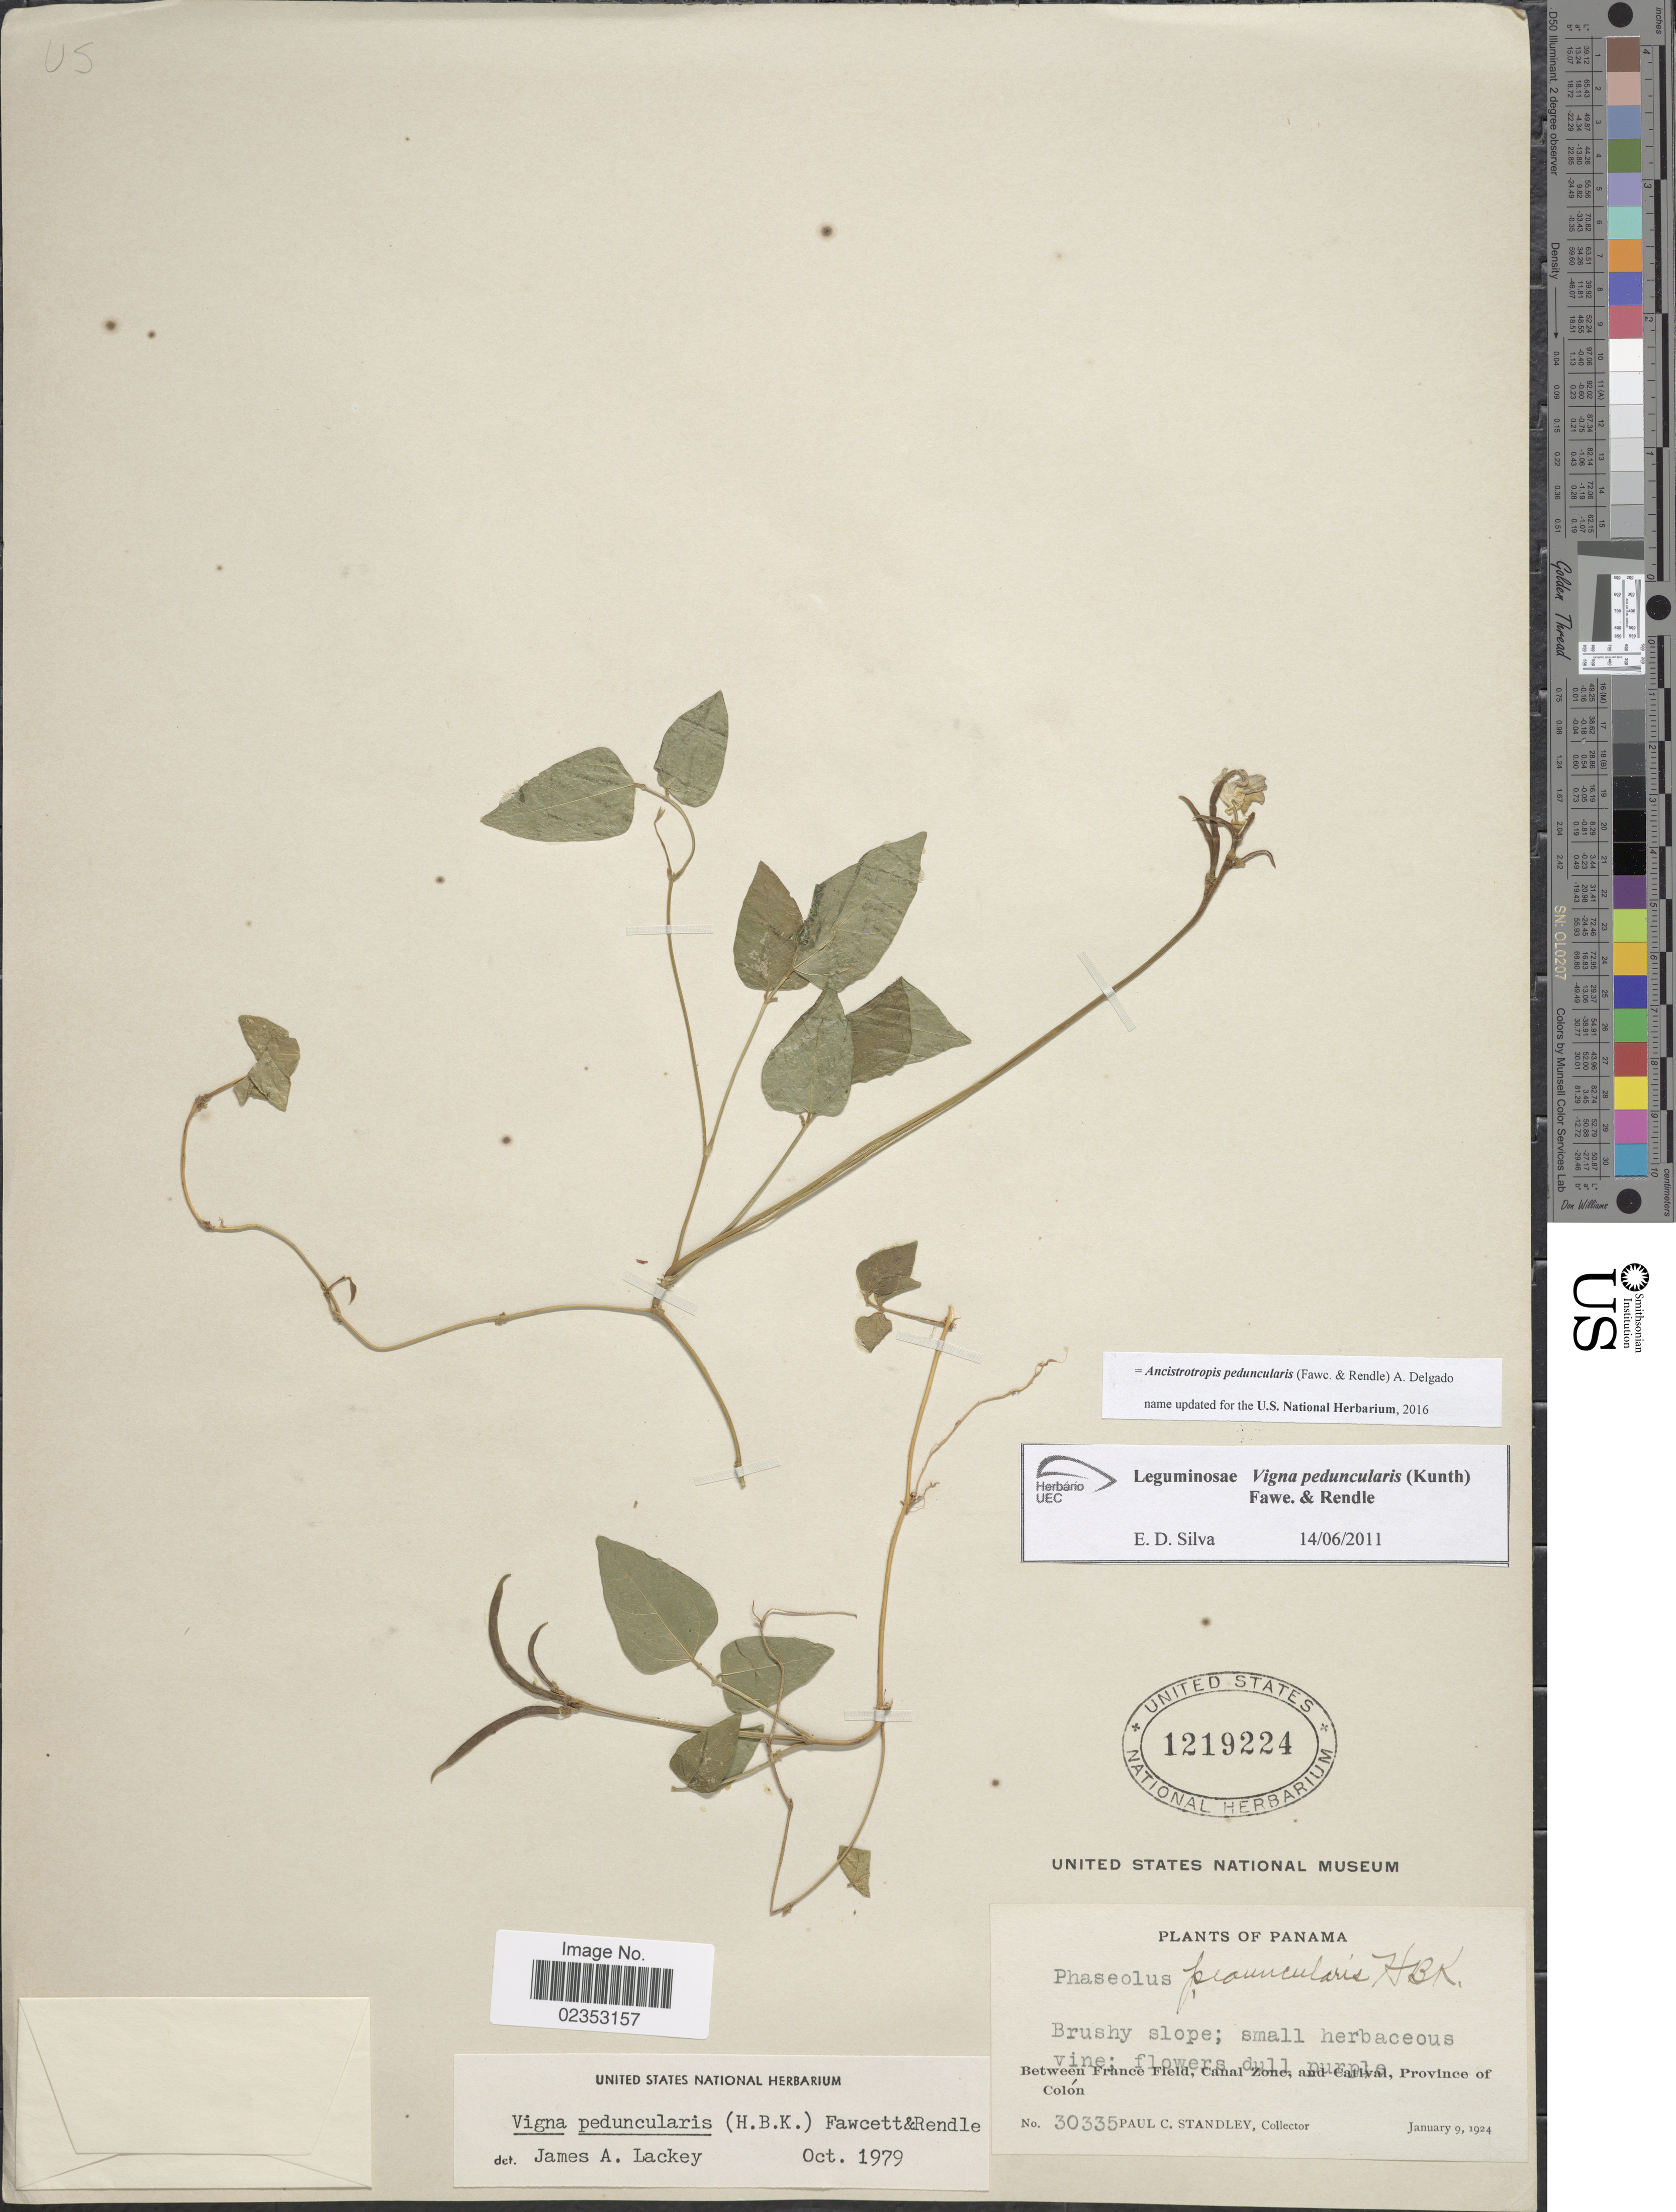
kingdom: Plantae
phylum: Tracheophyta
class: Magnoliopsida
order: Fabales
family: Fabaceae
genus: Ancistrotropis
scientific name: Ancistrotropis peduncularis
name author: (Fawc. & Rendle) A. Delgado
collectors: P. C. Standley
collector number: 30335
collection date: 1924-01-09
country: Panama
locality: Between France Field, Canal Zone, and Catival, Province of Colon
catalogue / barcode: US 1219224